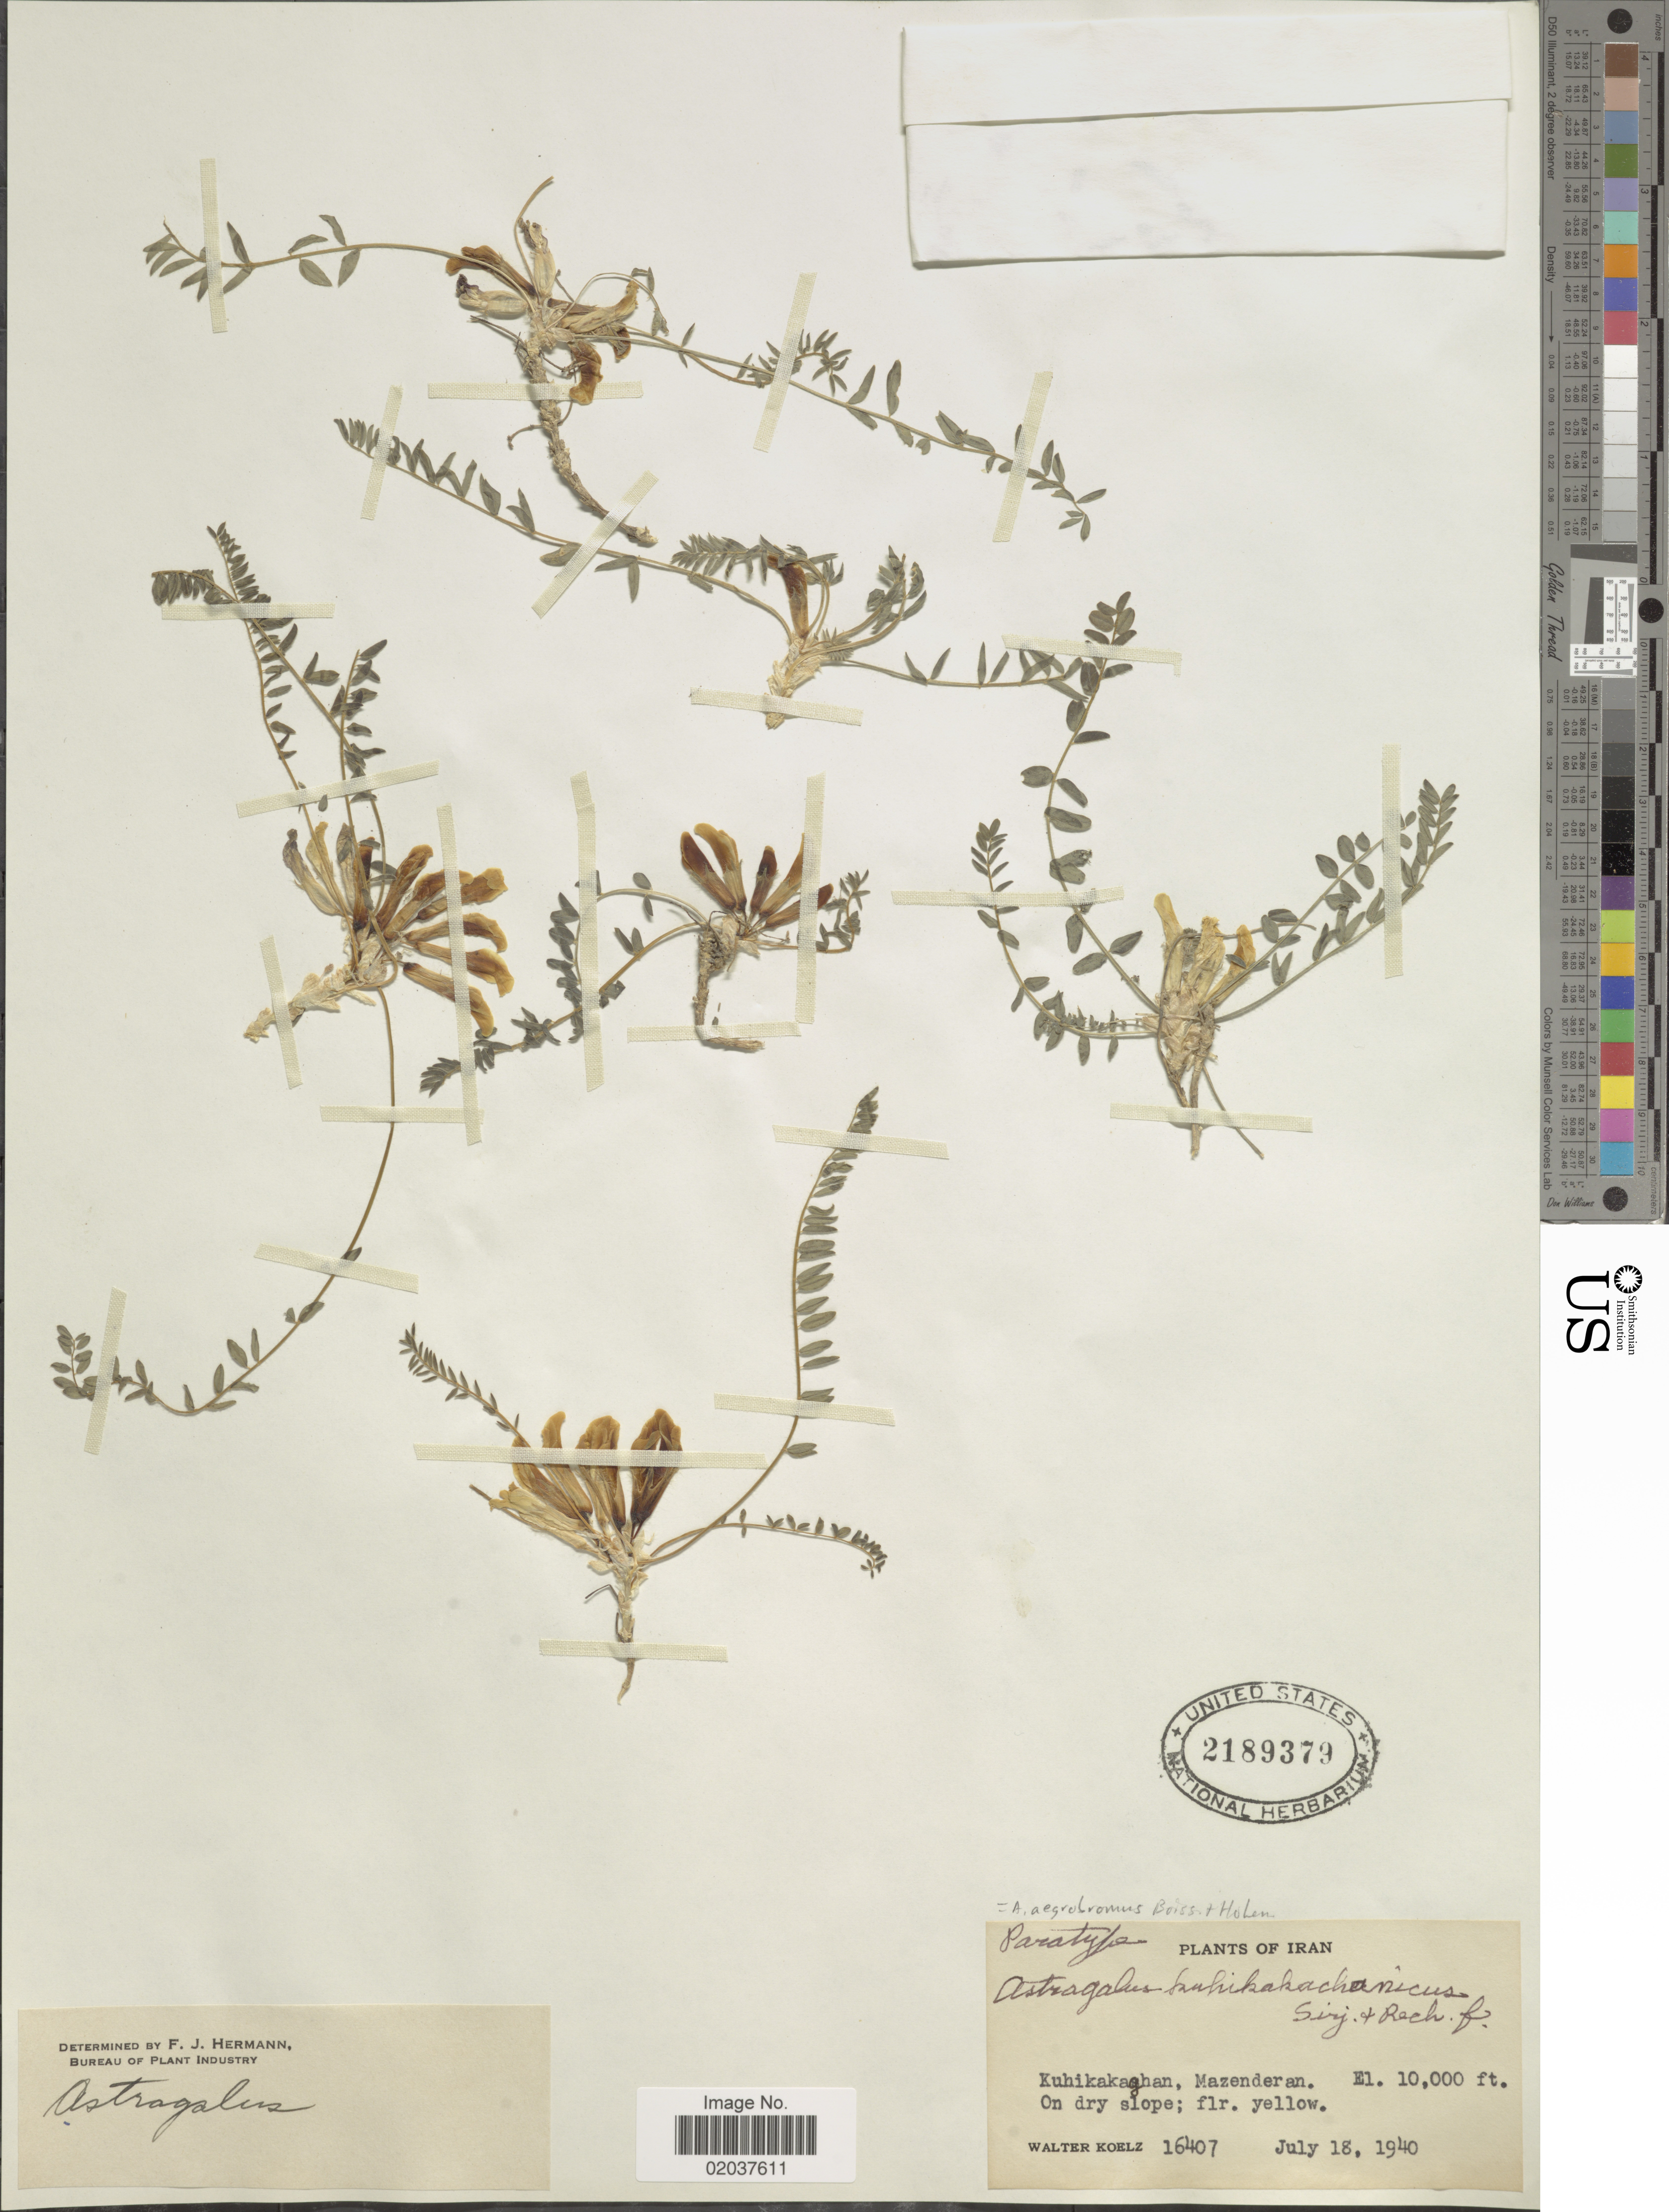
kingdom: Plantae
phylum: Tracheophyta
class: Magnoliopsida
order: Fabales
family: Fabaceae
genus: Astragalus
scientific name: Astragalus aegobromus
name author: Boiss. & Hohen.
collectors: W. N. Koelz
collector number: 16407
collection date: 1940-07-18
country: Iran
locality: Kuhikakaghan, Mazenderan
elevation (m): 3048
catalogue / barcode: US 2189379